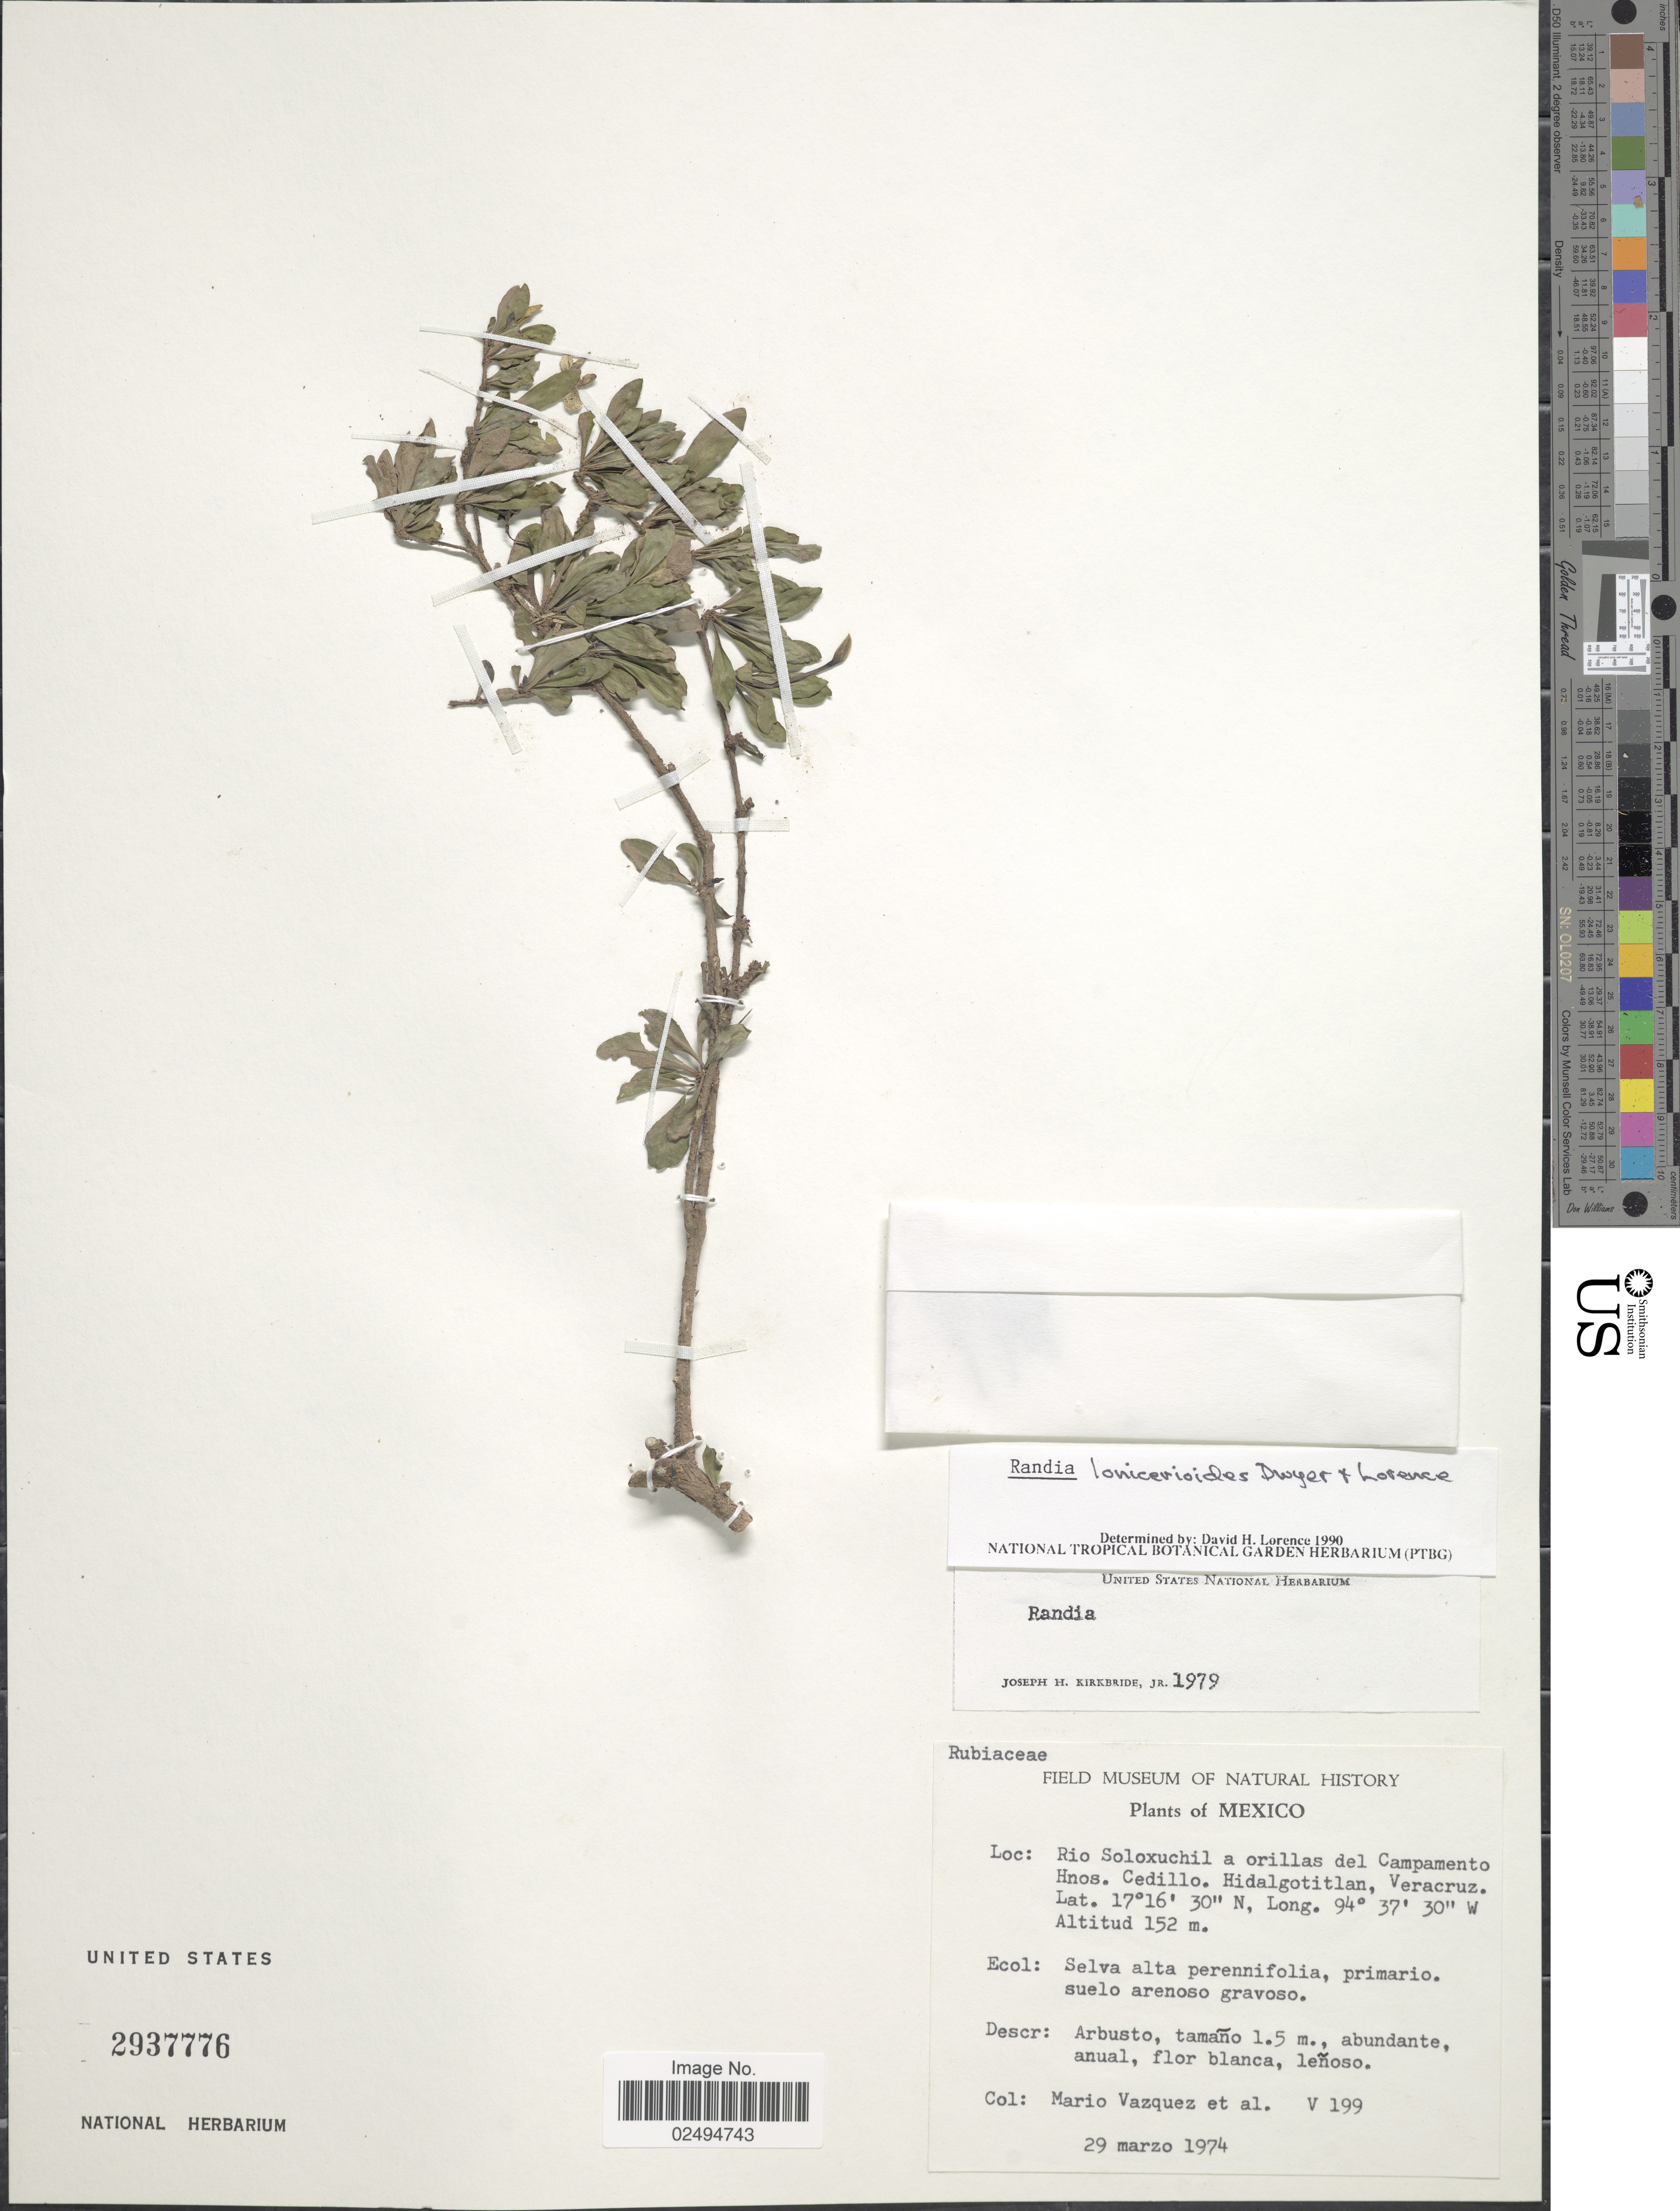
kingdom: Plantae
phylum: Tracheophyta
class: Magnoliopsida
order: Gentianales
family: Rubiaceae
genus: Randia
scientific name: Randia lonicerioides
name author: Dwyer & Lorence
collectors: M. Vázquez & et al.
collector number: V 199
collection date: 1974-03-29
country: Mexico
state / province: Veracruz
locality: Rio Soloxuchil a orillas del Campamento Hnos. Cedillo. Hidalgotitlan, Veracruz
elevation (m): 152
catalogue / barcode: US 2937776